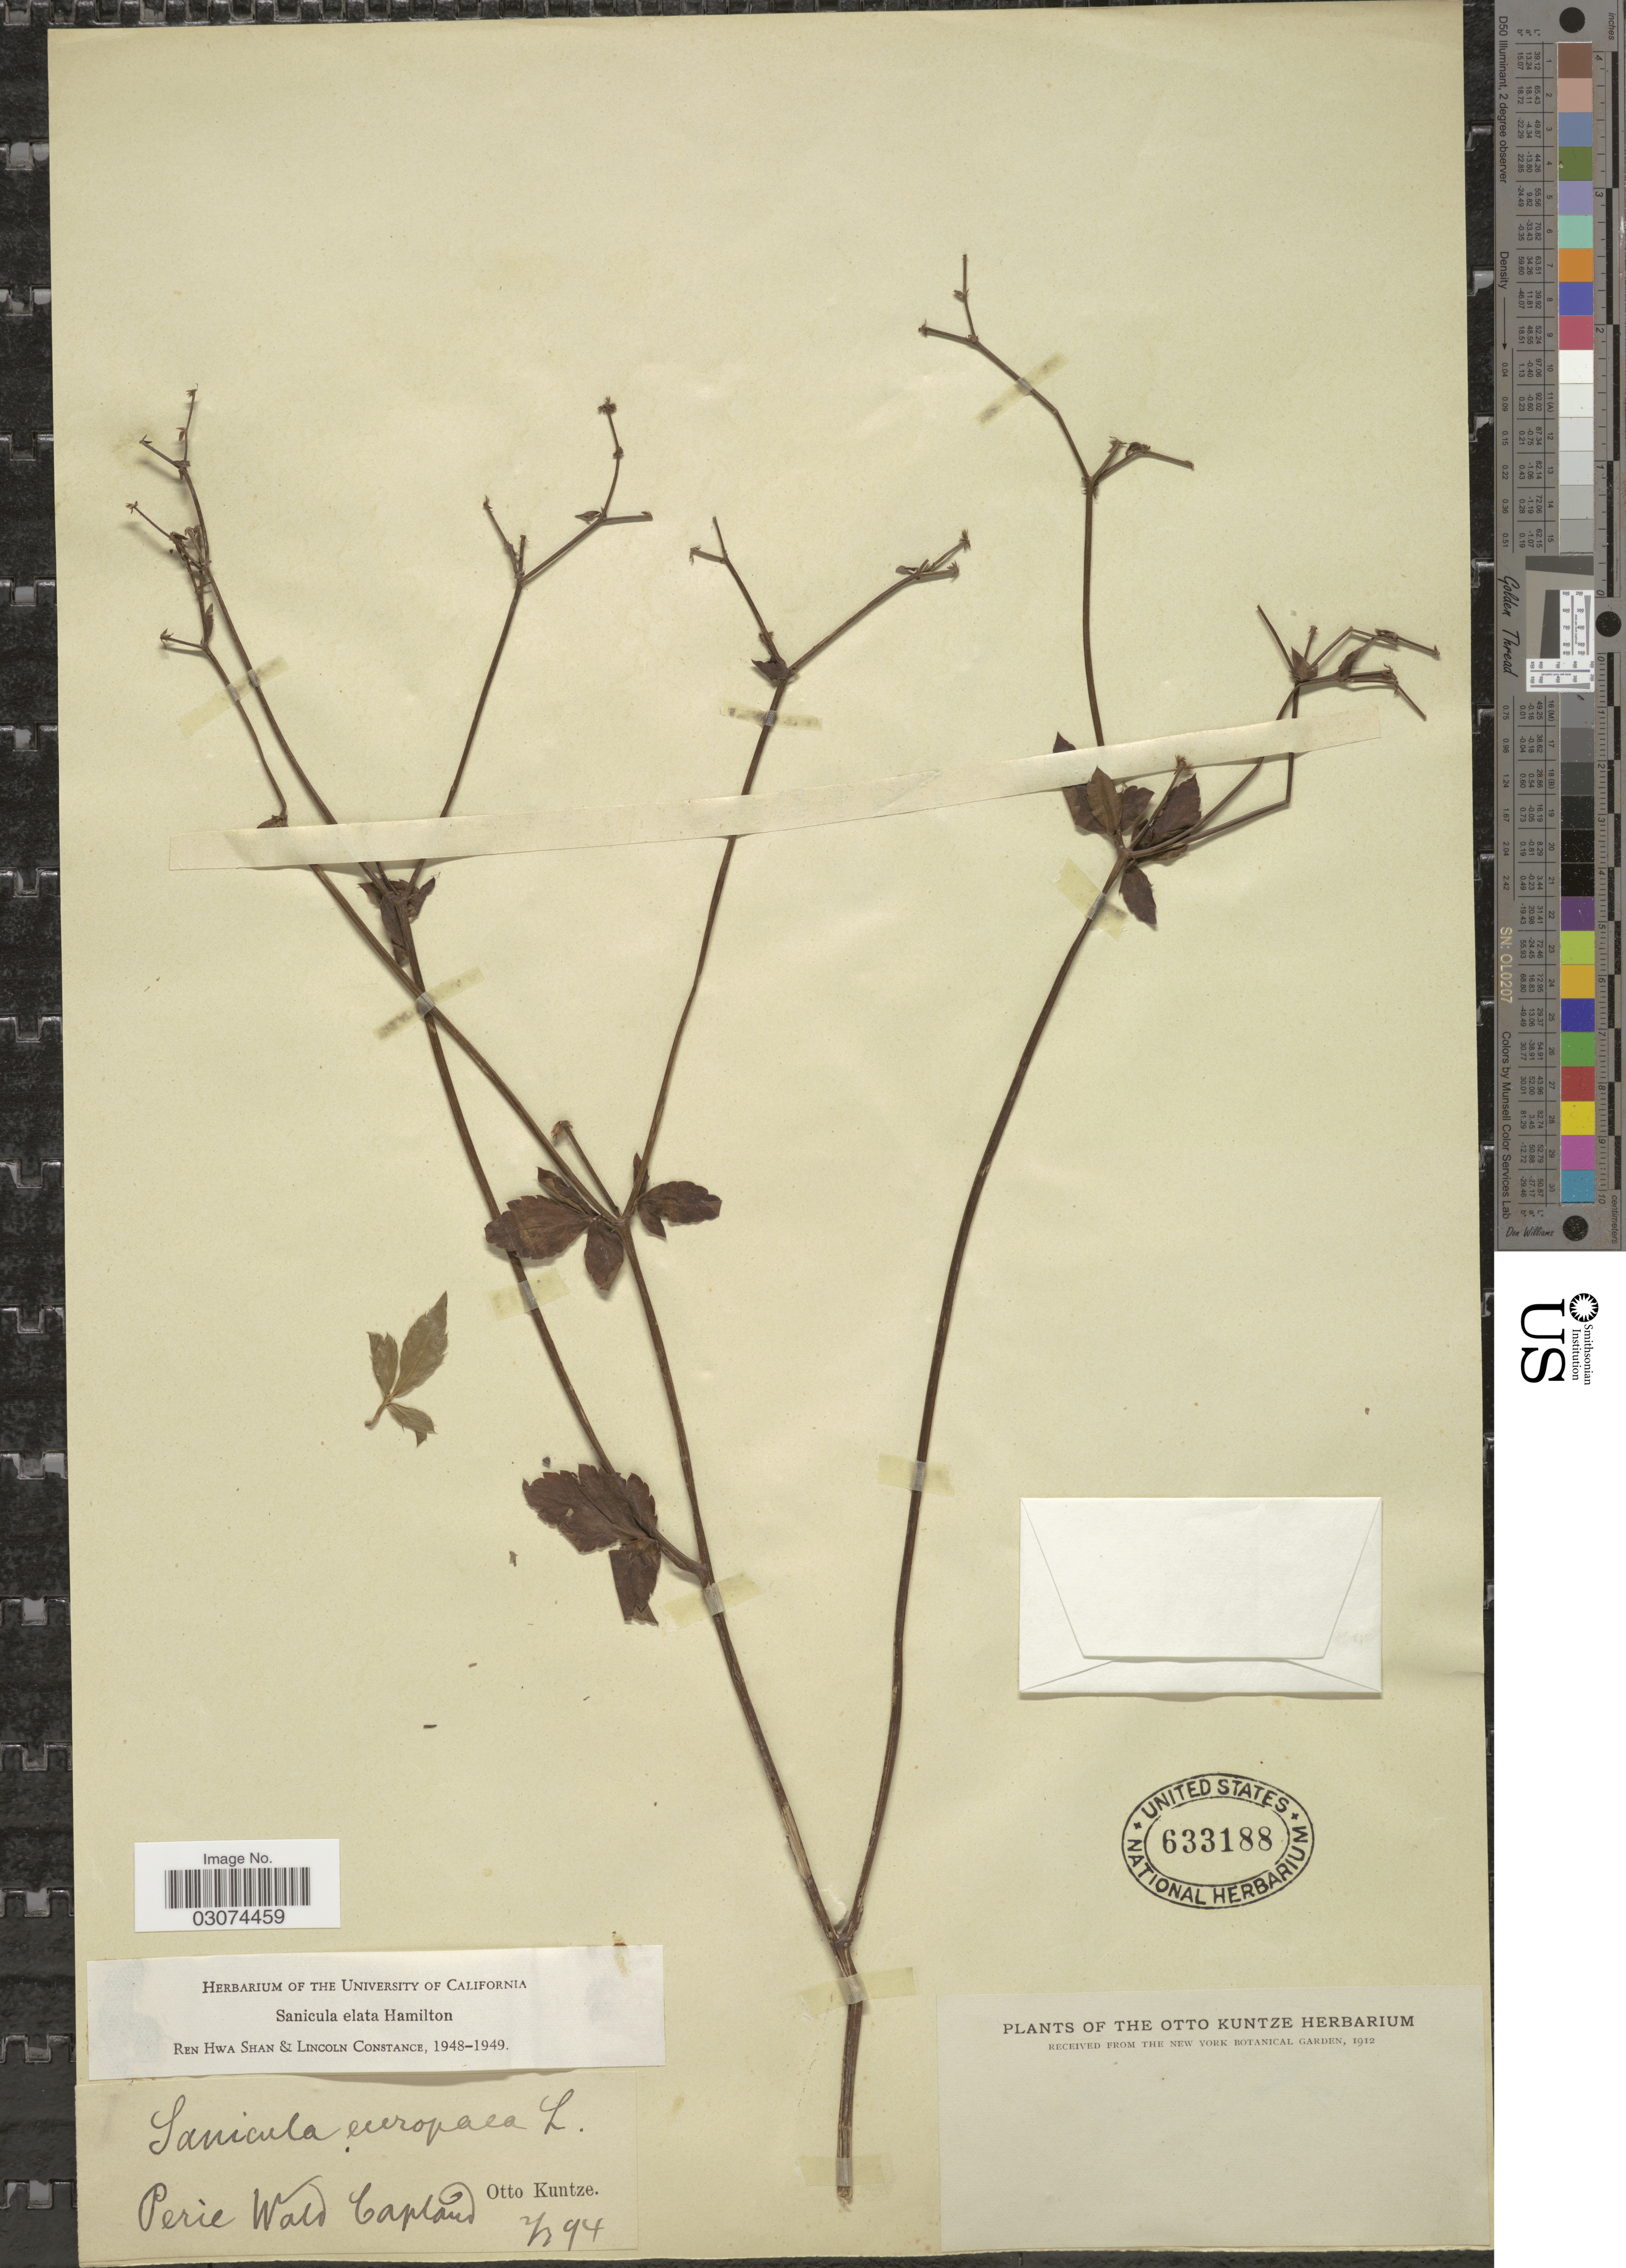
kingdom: Plantae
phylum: Tracheophyta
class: Magnoliopsida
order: Apiales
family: Apiaceae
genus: Sanicula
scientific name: Sanicula elata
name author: Buch.-Ham. ex D. Don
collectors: C.E.O. Kuntze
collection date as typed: Transcribed d/m/y: 2/3/94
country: South Africa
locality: Perie Wald Capland.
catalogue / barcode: US 633188